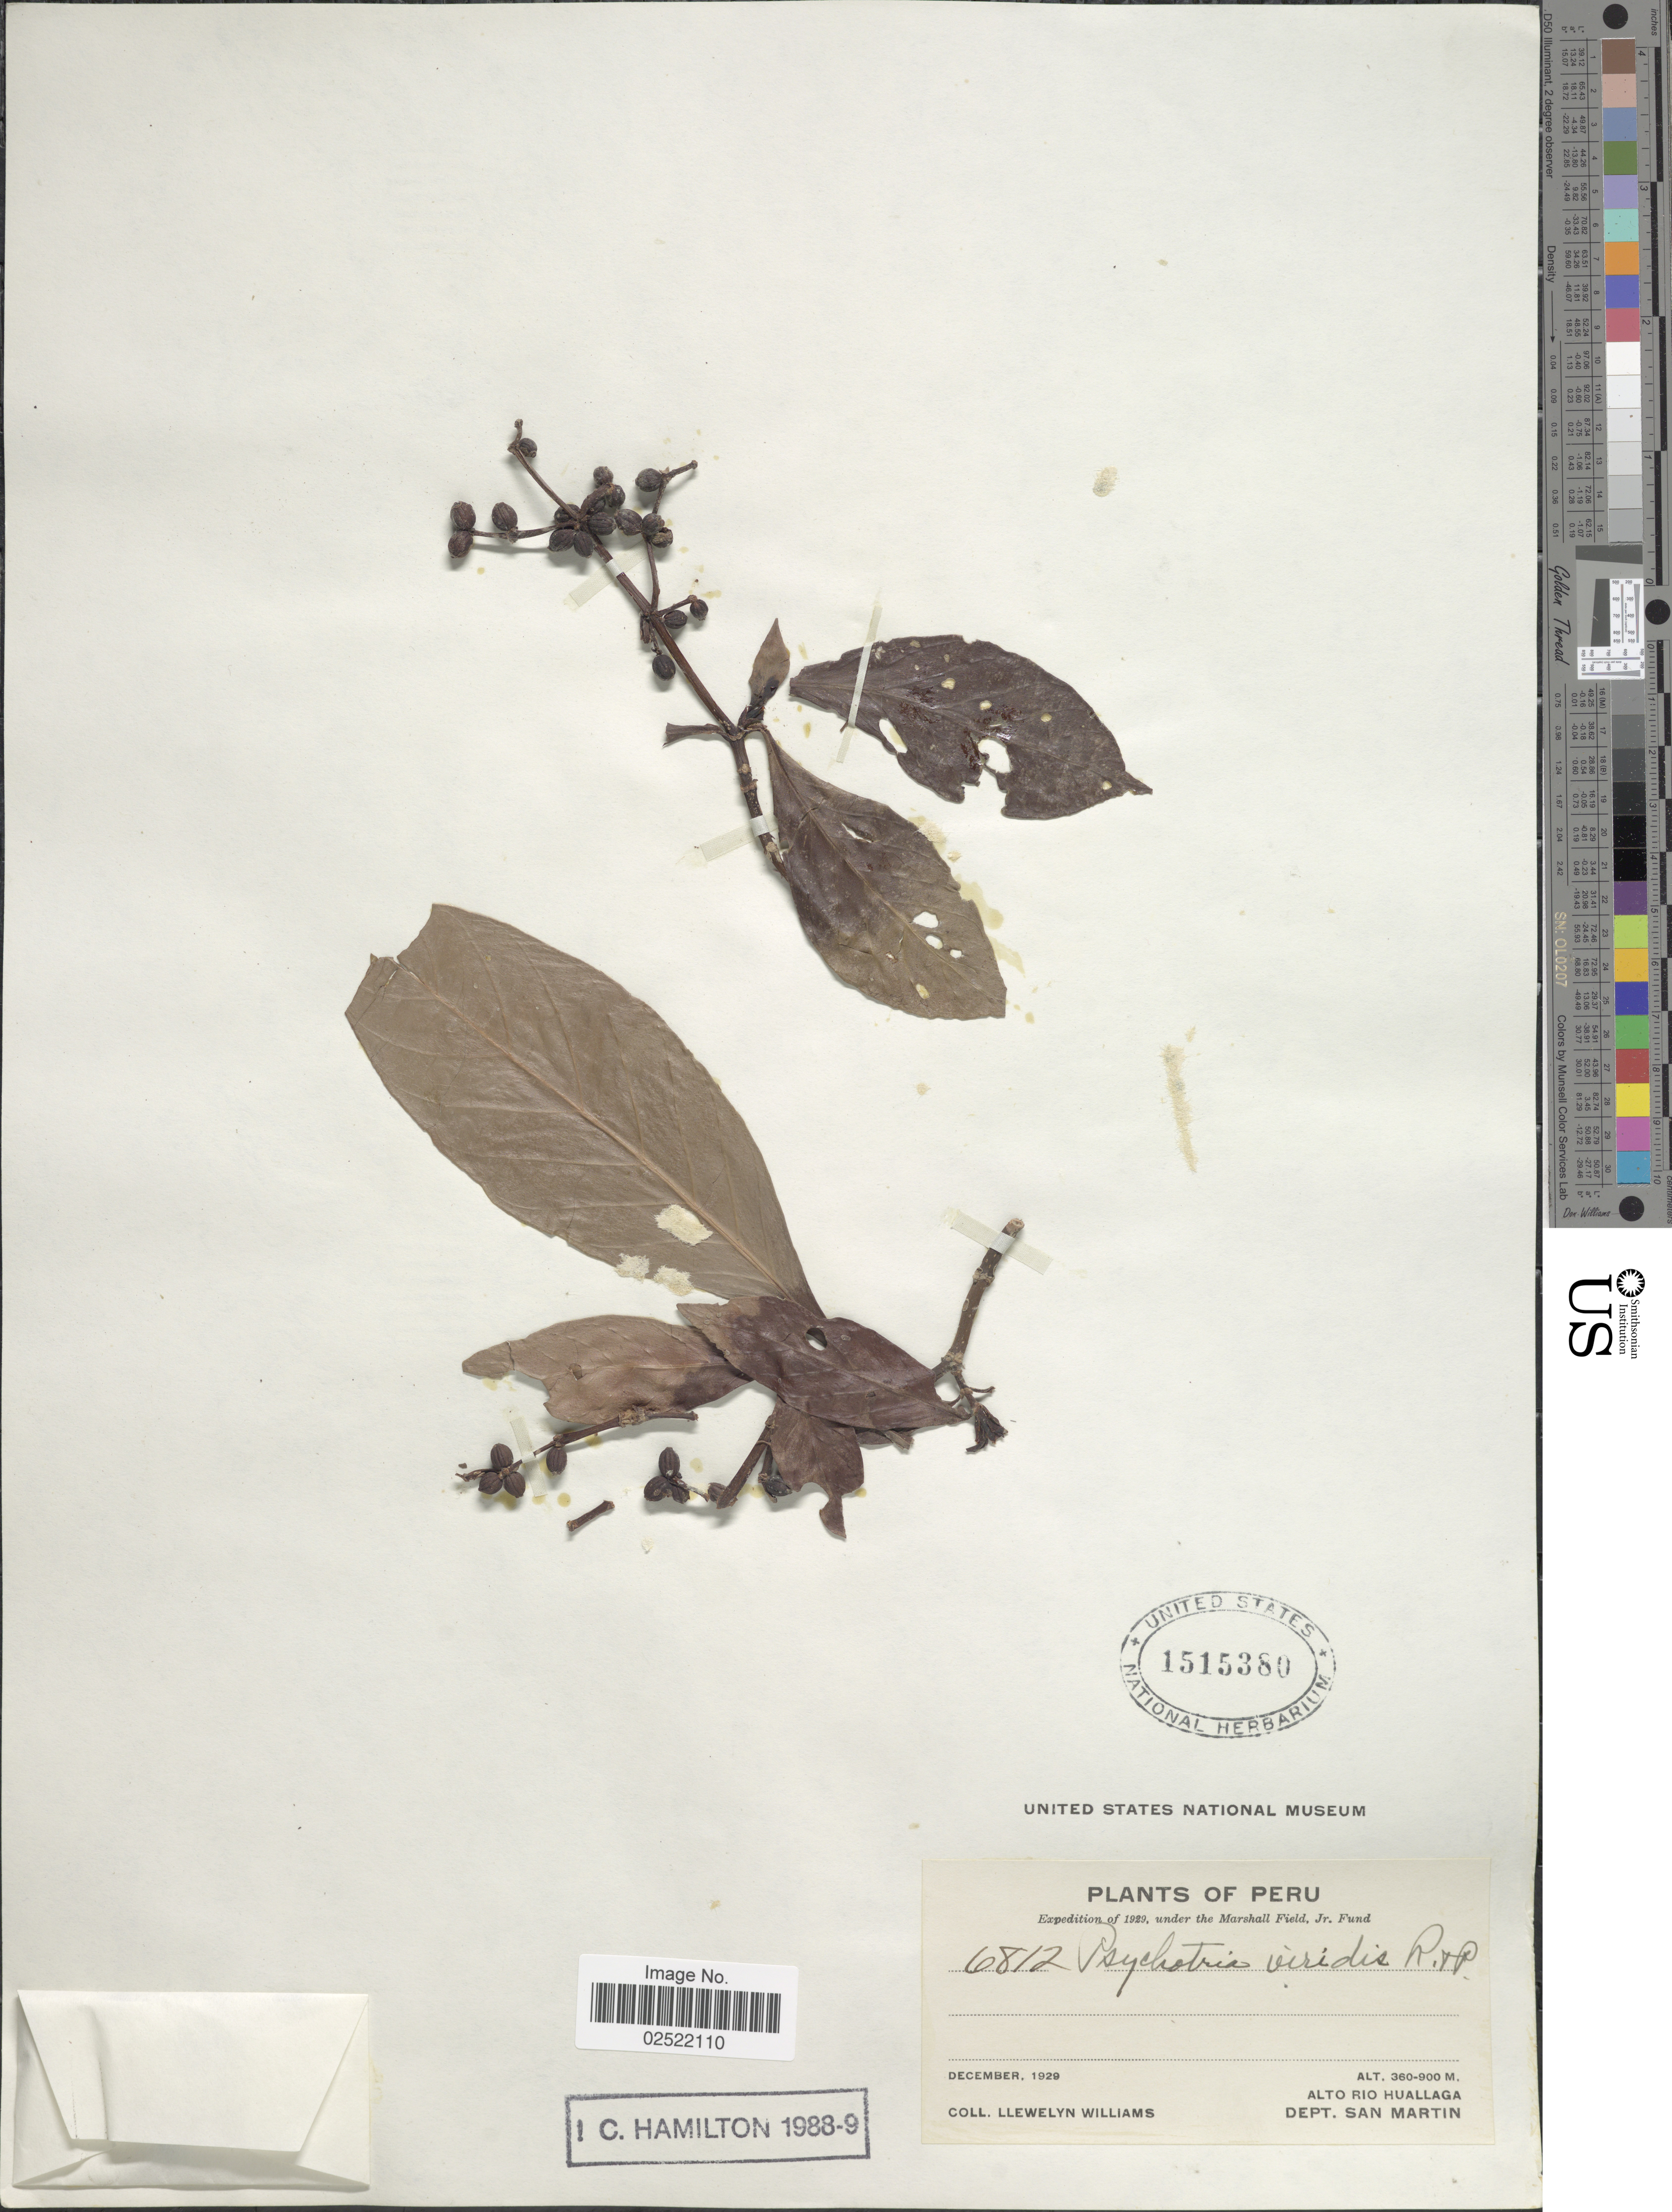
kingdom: Plantae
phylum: Tracheophyta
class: Magnoliopsida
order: Gentianales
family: Rubiaceae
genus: Psychotria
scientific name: Psychotria viridis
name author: Ruiz & Pav.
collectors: Ll. Williams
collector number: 6812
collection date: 1929-12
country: Peru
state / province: San Martín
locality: Alto Rio Huallaga. Dept. San Martin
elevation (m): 360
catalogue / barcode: US 1515380